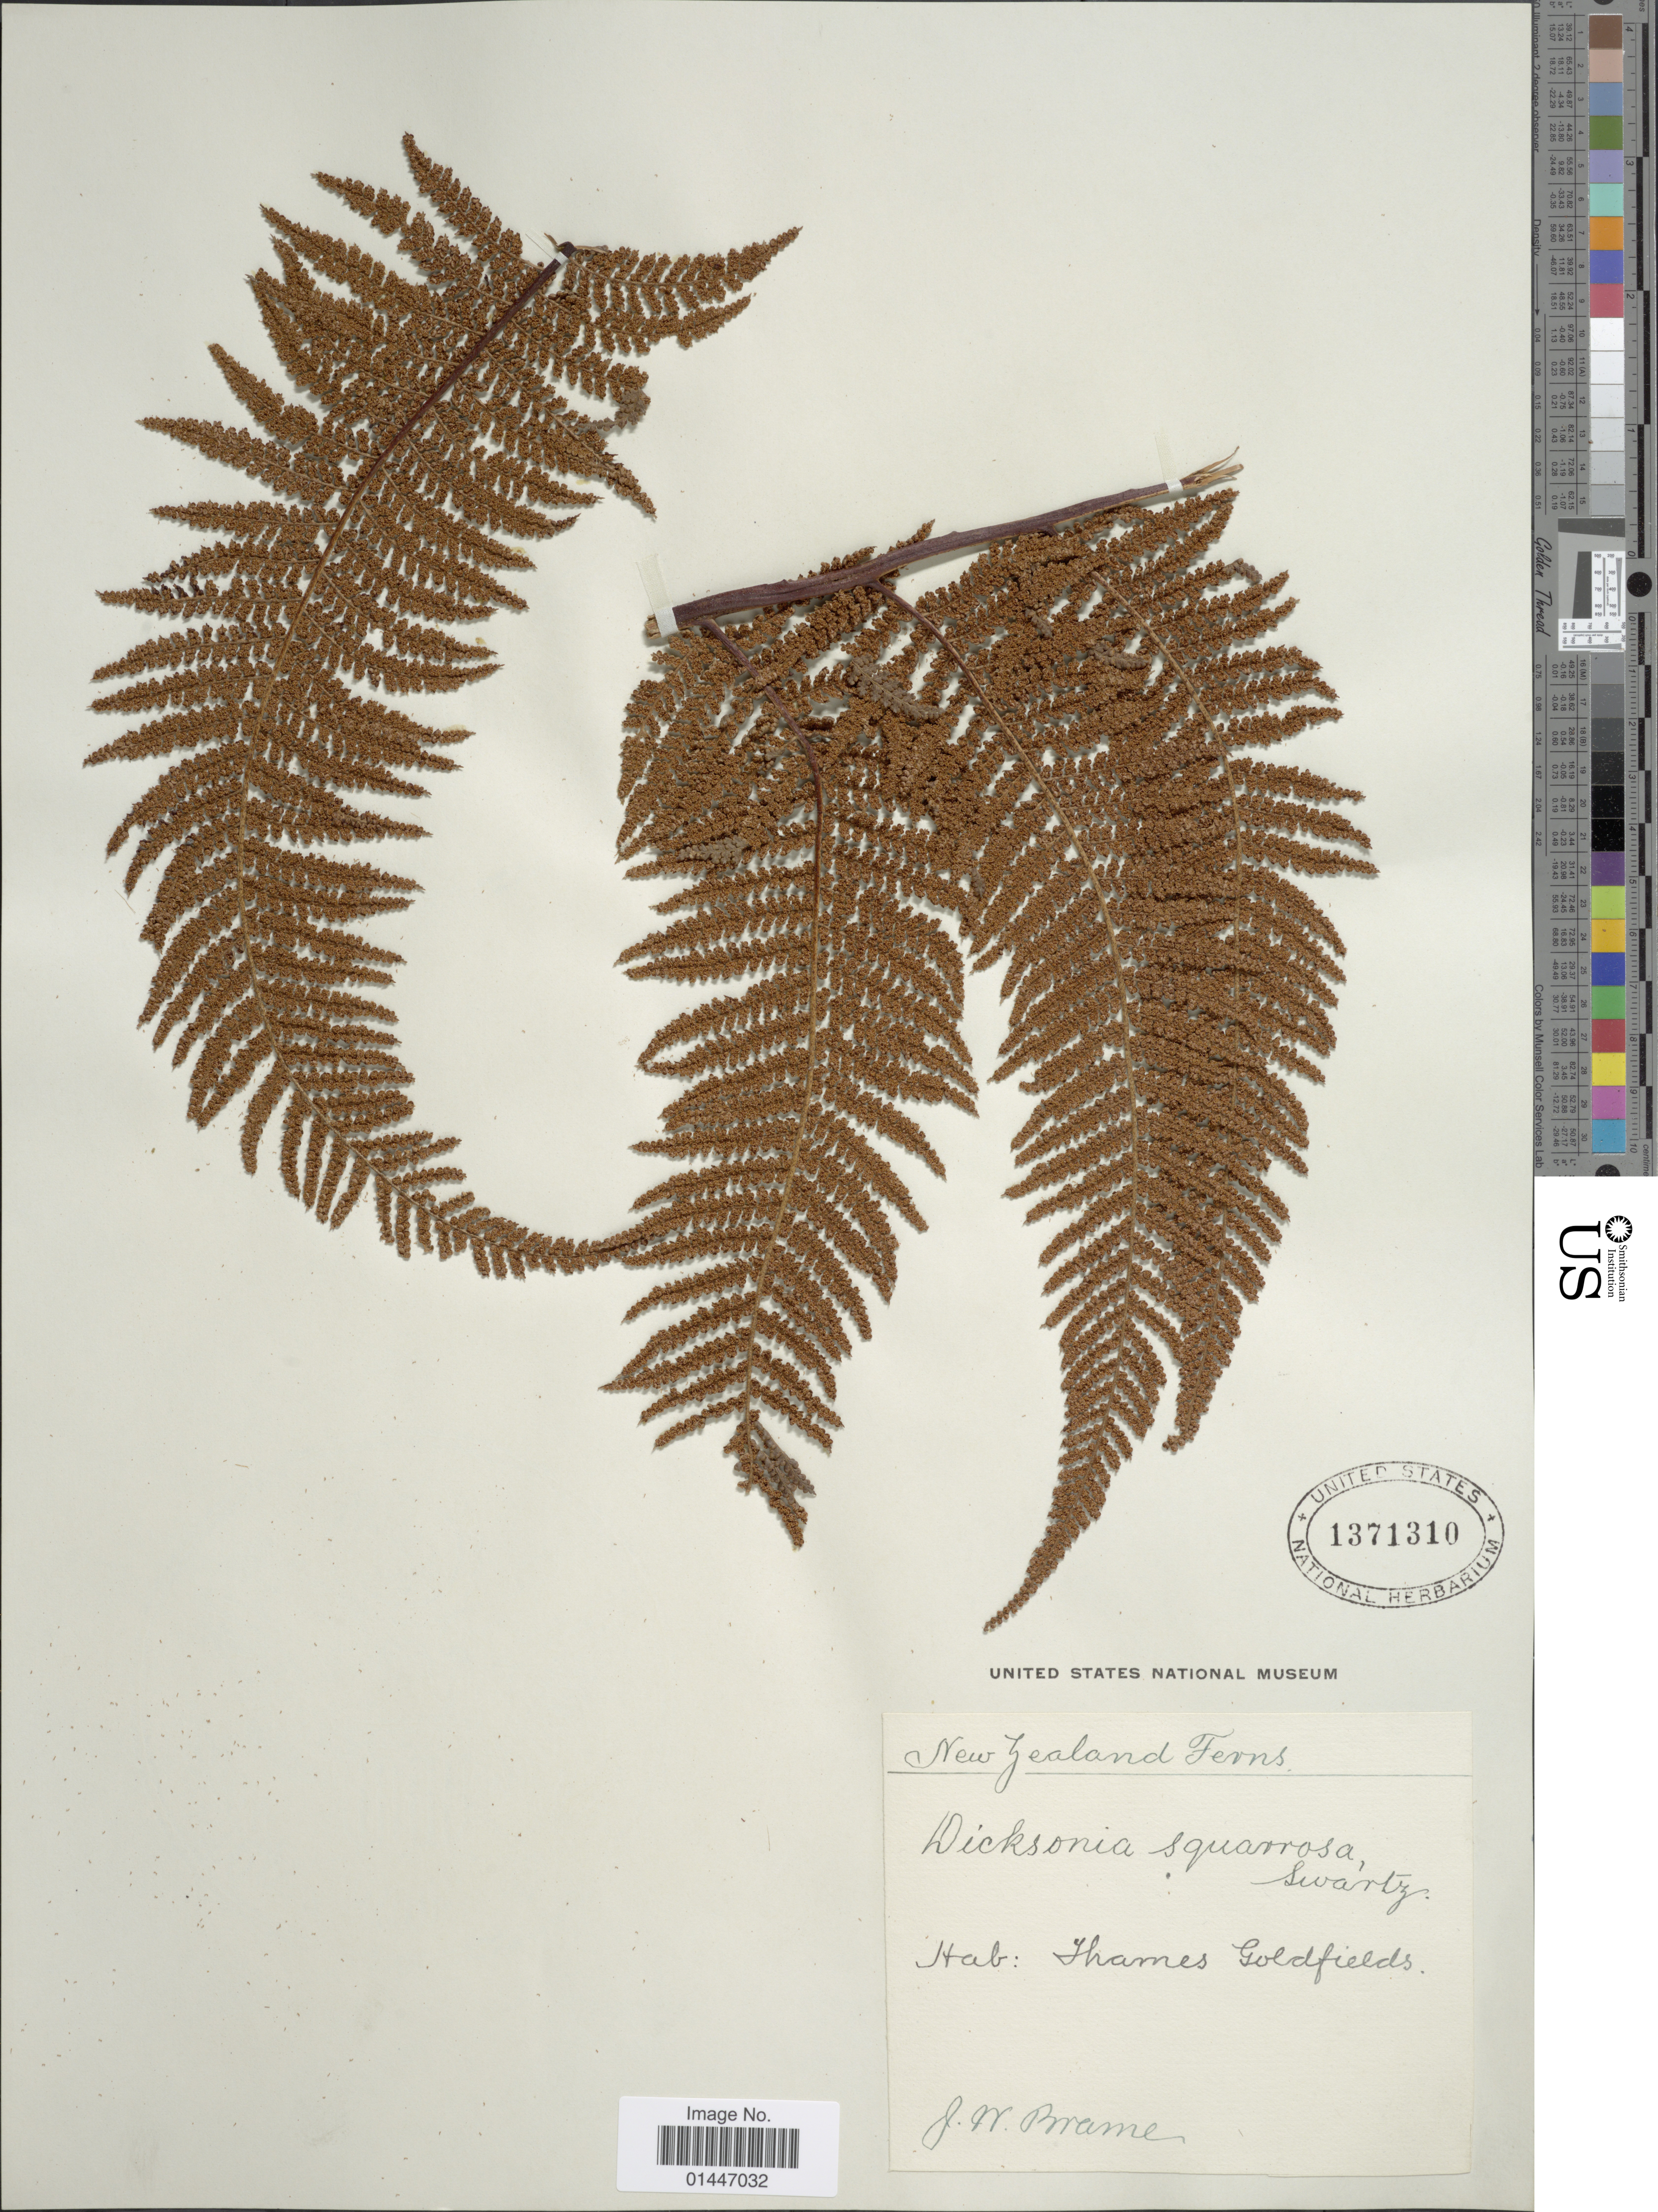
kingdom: Plantae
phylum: Tracheophyta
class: Polypodiopsida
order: Cyatheales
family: Dicksoniaceae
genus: Dicksonia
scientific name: Dicksonia squarrosa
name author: Sw.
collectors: J. Brame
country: New Zealand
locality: Thames Goldfields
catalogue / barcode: US 1371310